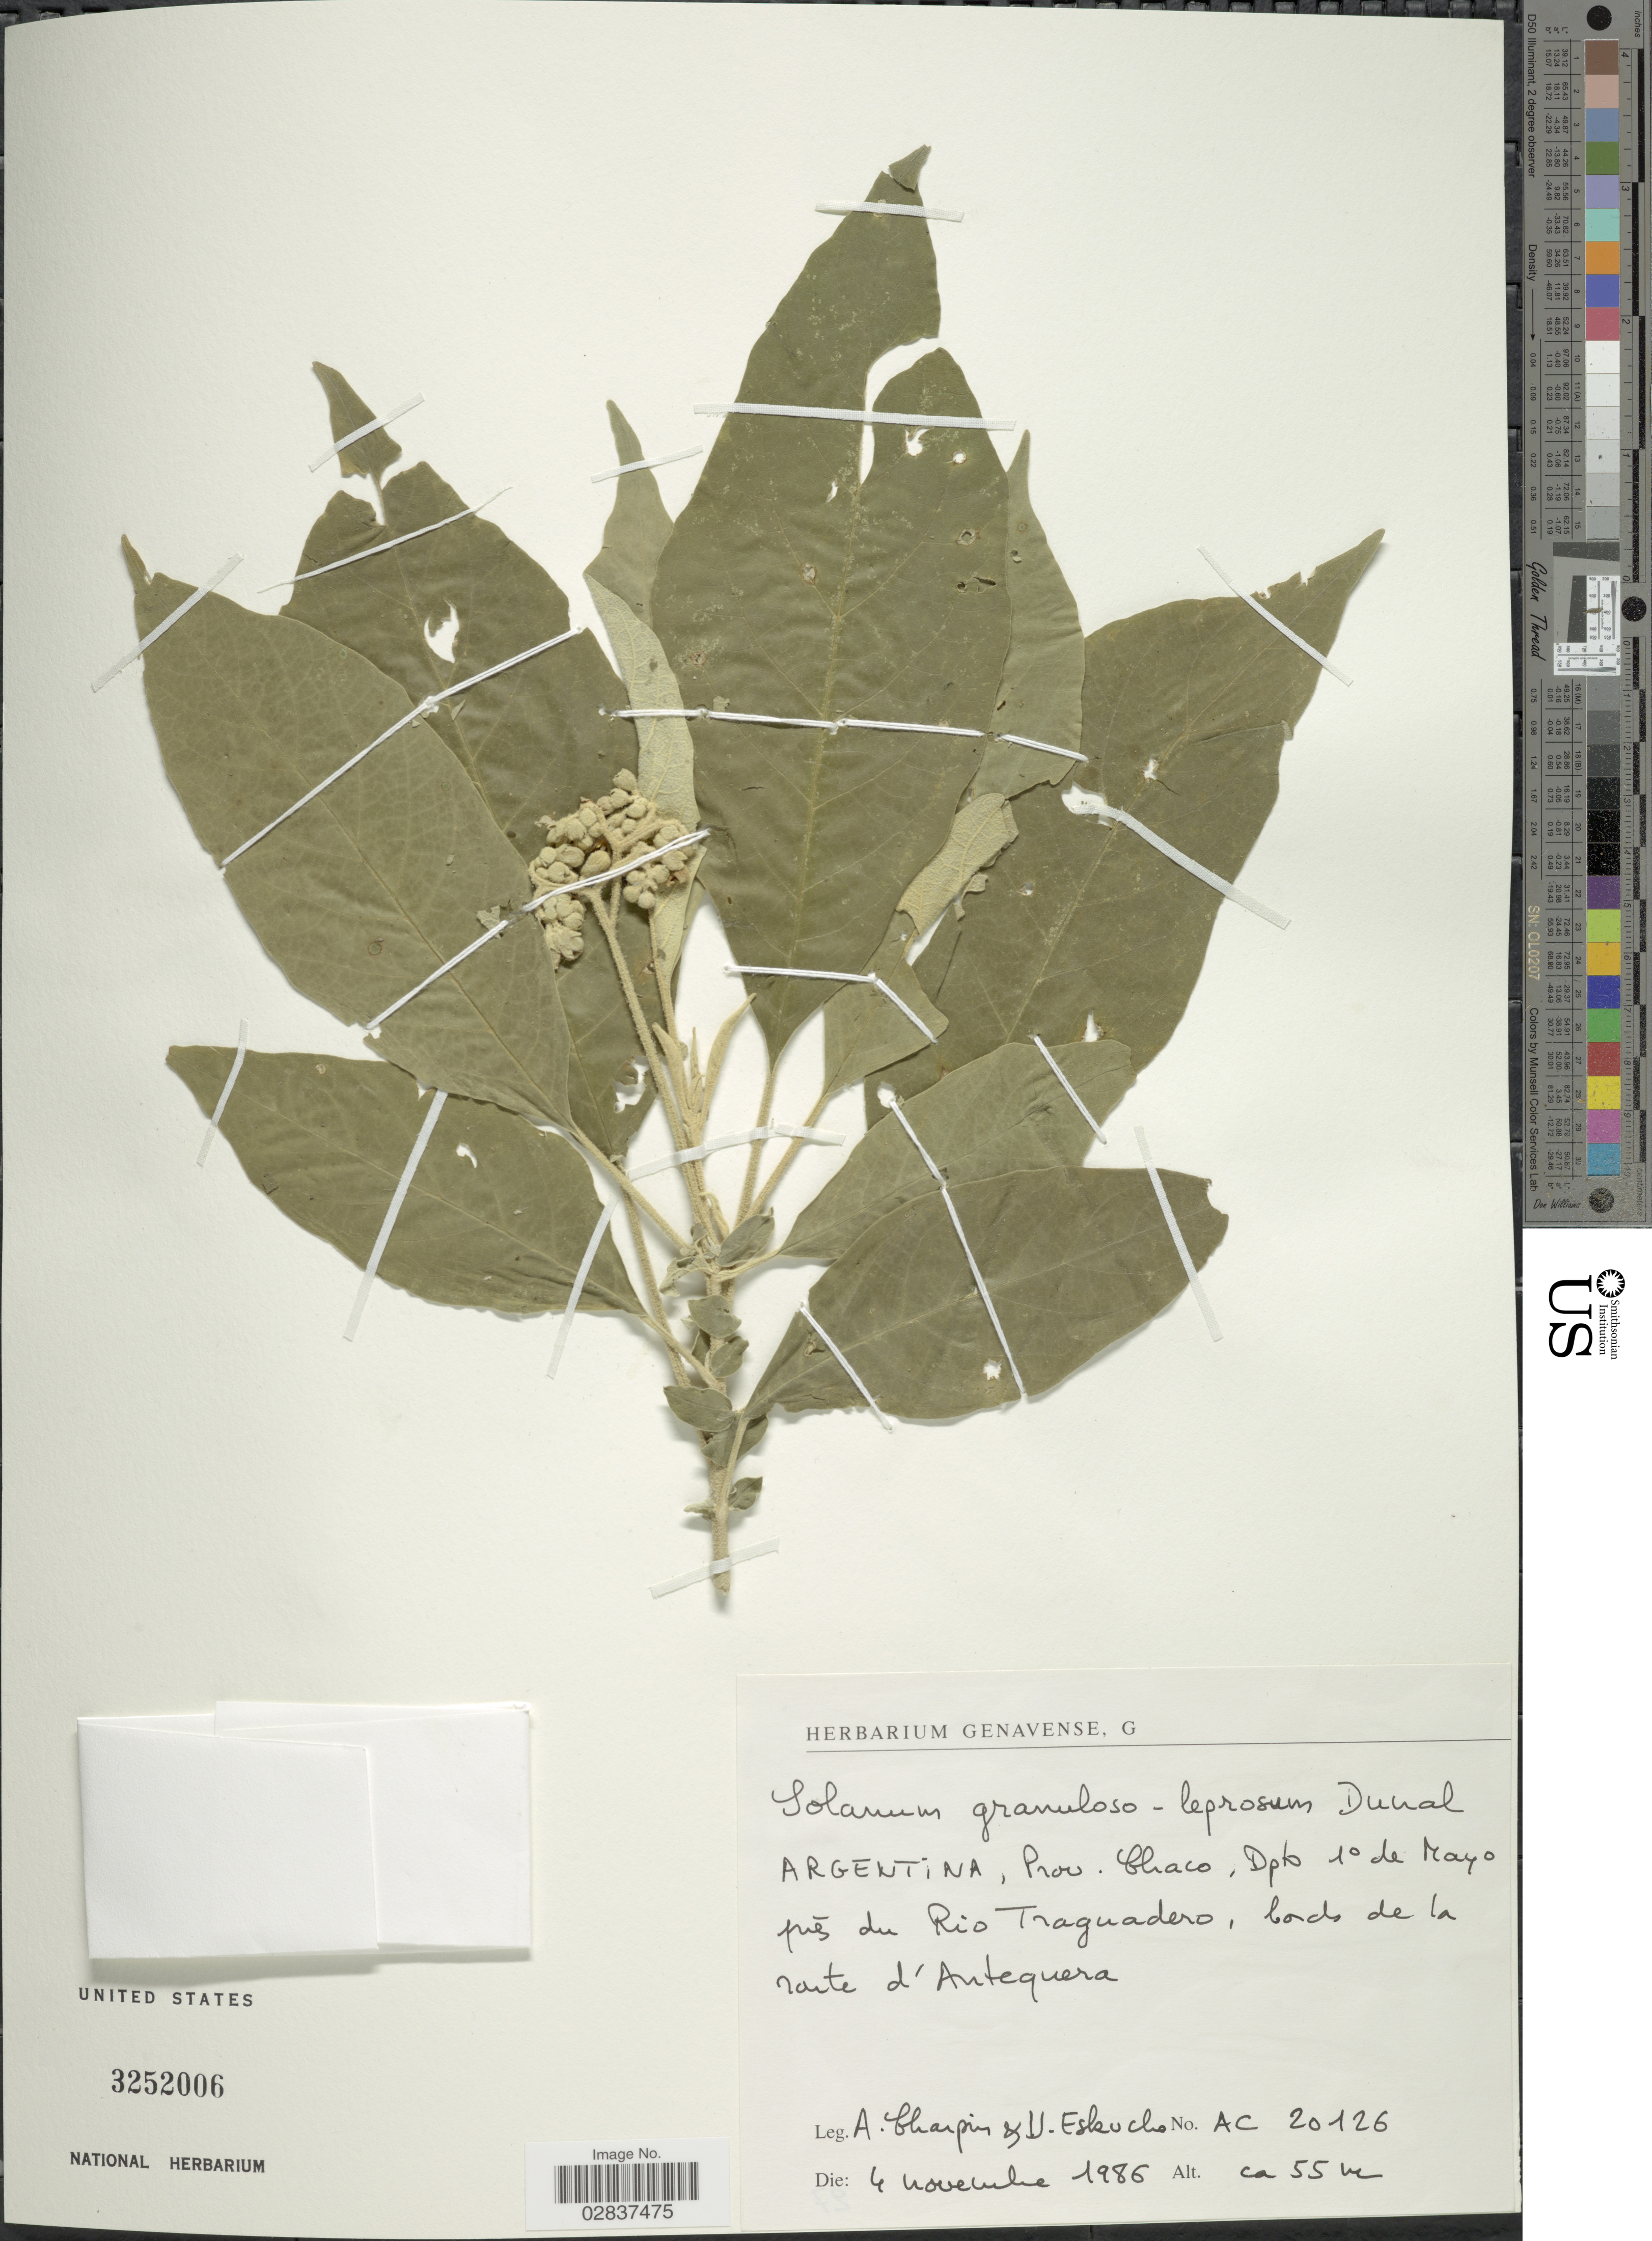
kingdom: Plantae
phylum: Tracheophyta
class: Magnoliopsida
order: Solanales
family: Solanaceae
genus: Solanum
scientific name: Solanum granuloso-leprosum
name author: Dunal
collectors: A. Chaipin & U. Eskuche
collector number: AC 20126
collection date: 1986-11-04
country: Argentina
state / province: Chaco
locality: Dpto 1° de Mayo prés du Rio Traguadero, bords de la route d'Antequera.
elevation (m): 55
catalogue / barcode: US 3252006